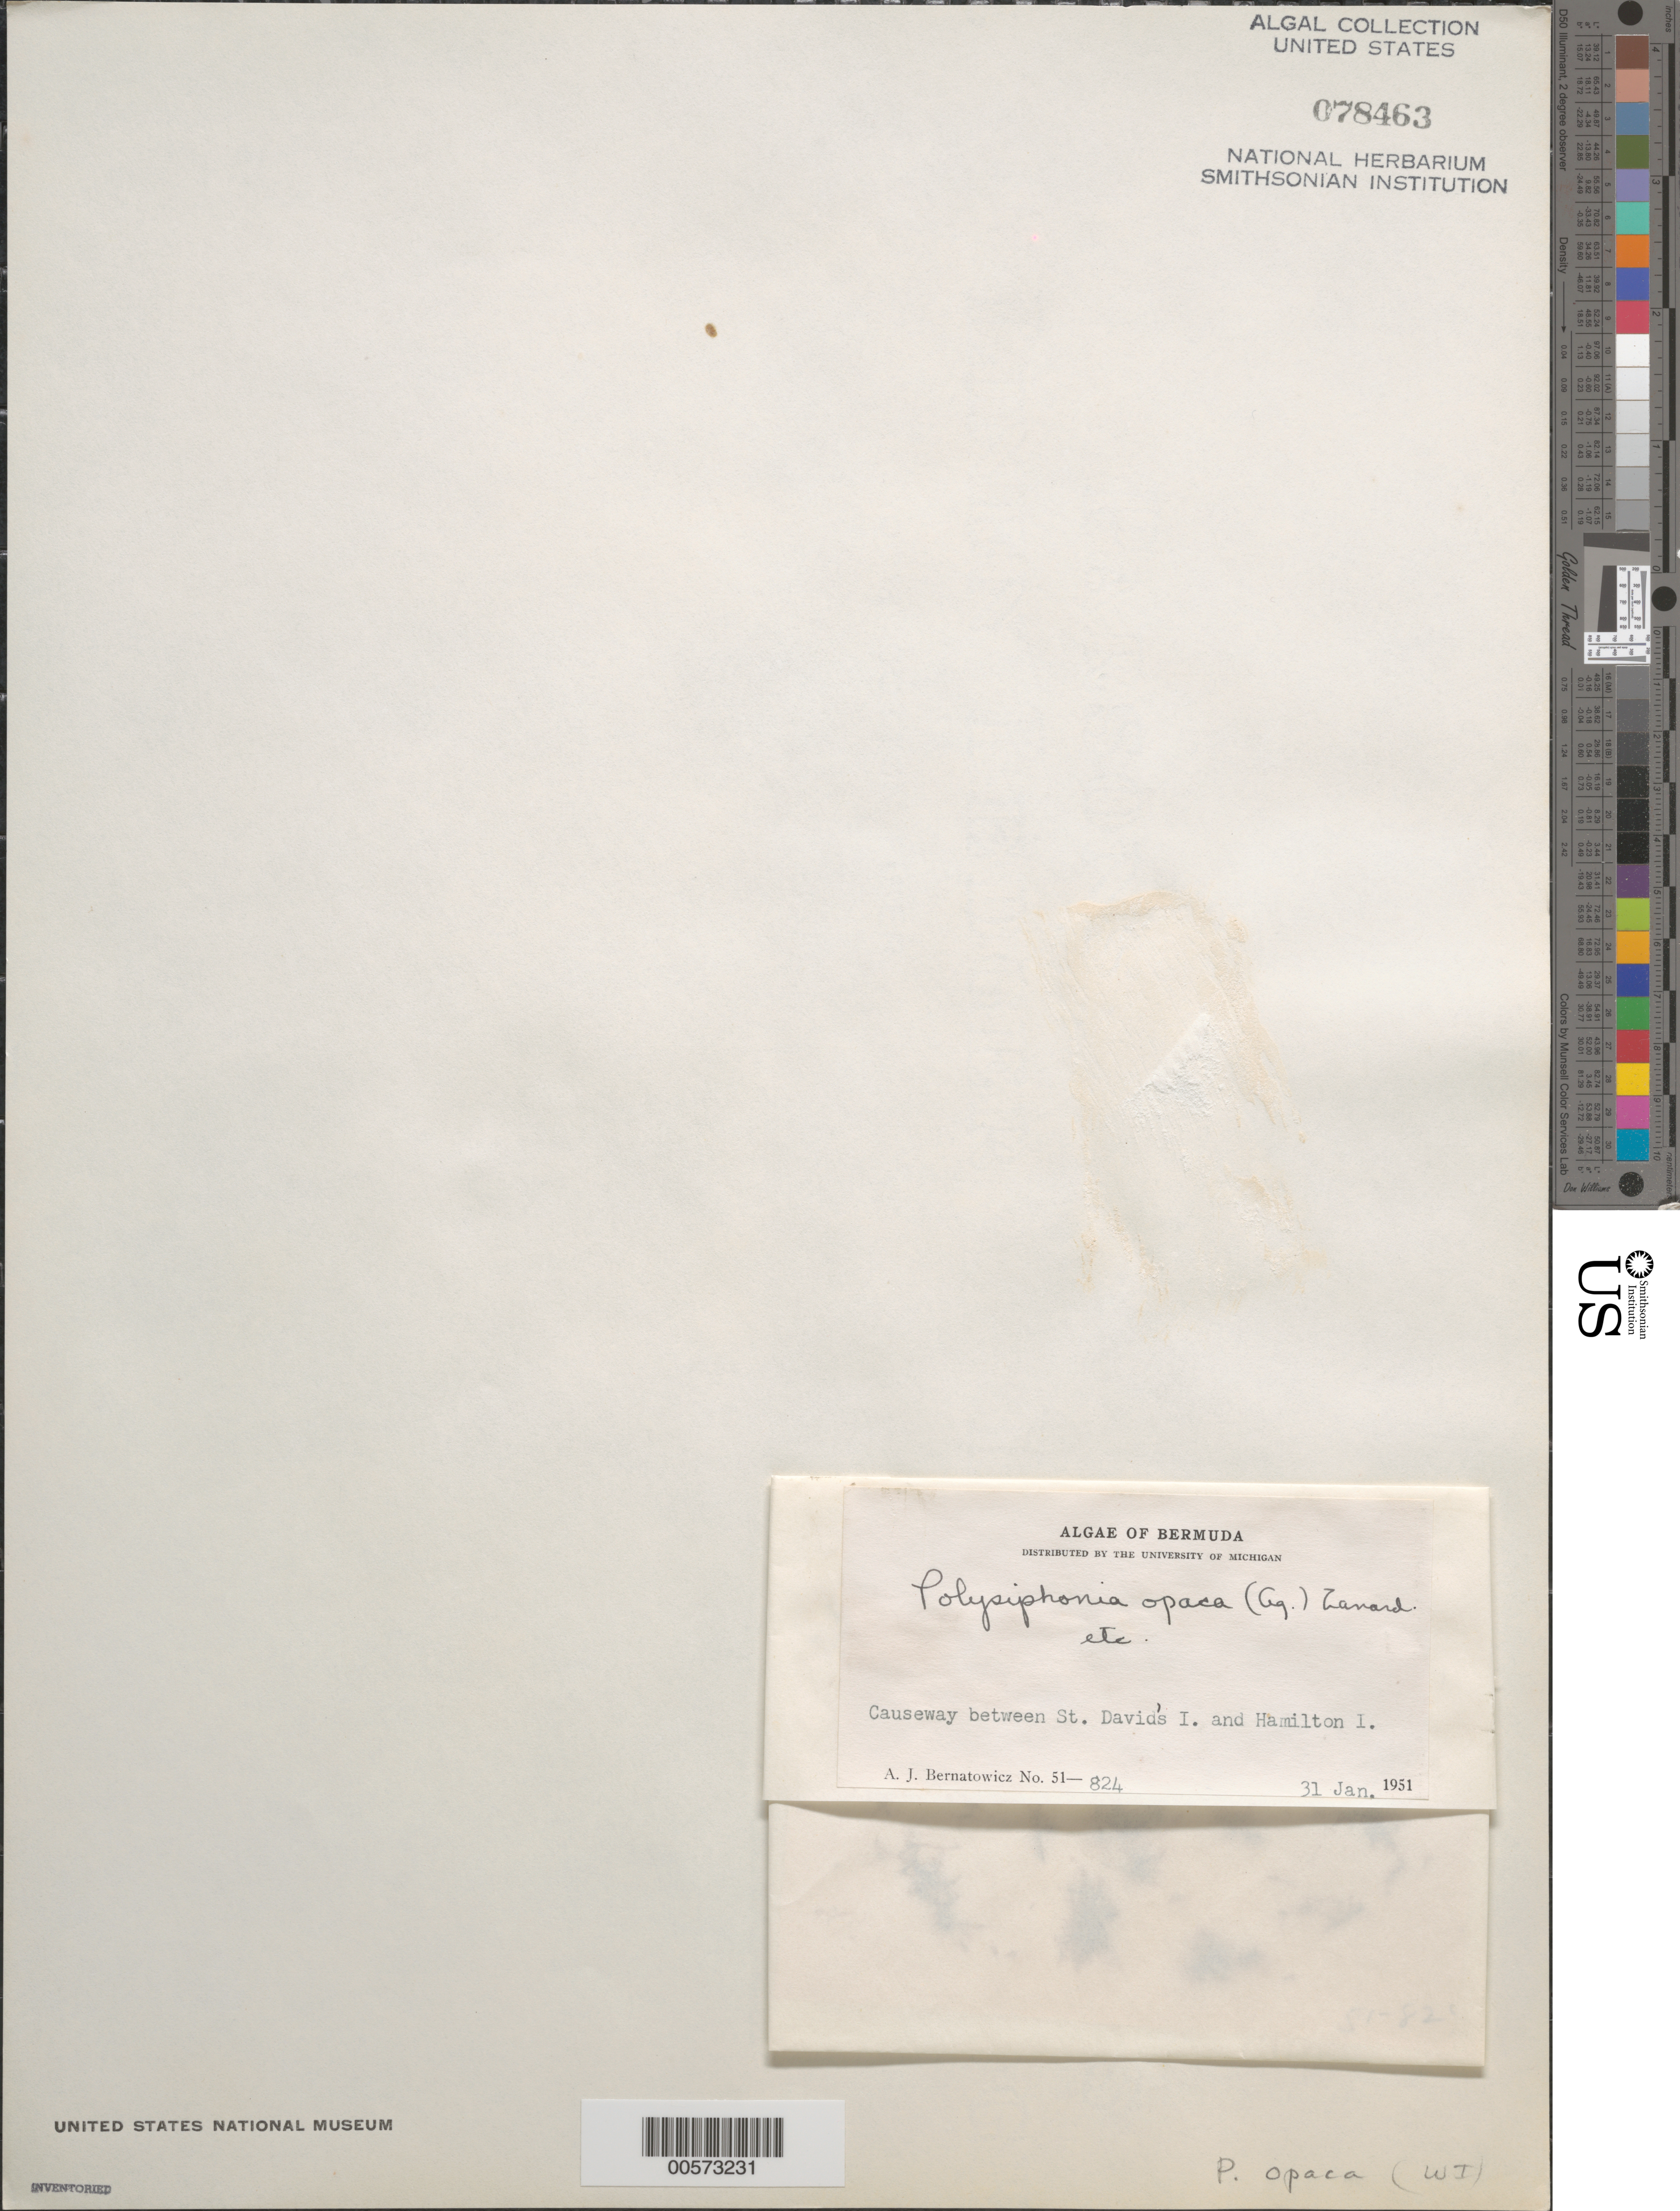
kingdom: Plantae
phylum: Rhodophyta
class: Florideophyceae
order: Ceramiales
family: Rhodomelaceae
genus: Polysiphonia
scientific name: Polysiphonia opaca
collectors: A. Bernatowicz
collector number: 51-824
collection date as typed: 31 Jan 1951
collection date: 1951-01-31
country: Bermuda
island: Bermuda Island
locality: Causeway between St. David's Island and Bermuda Island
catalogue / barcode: US 78463